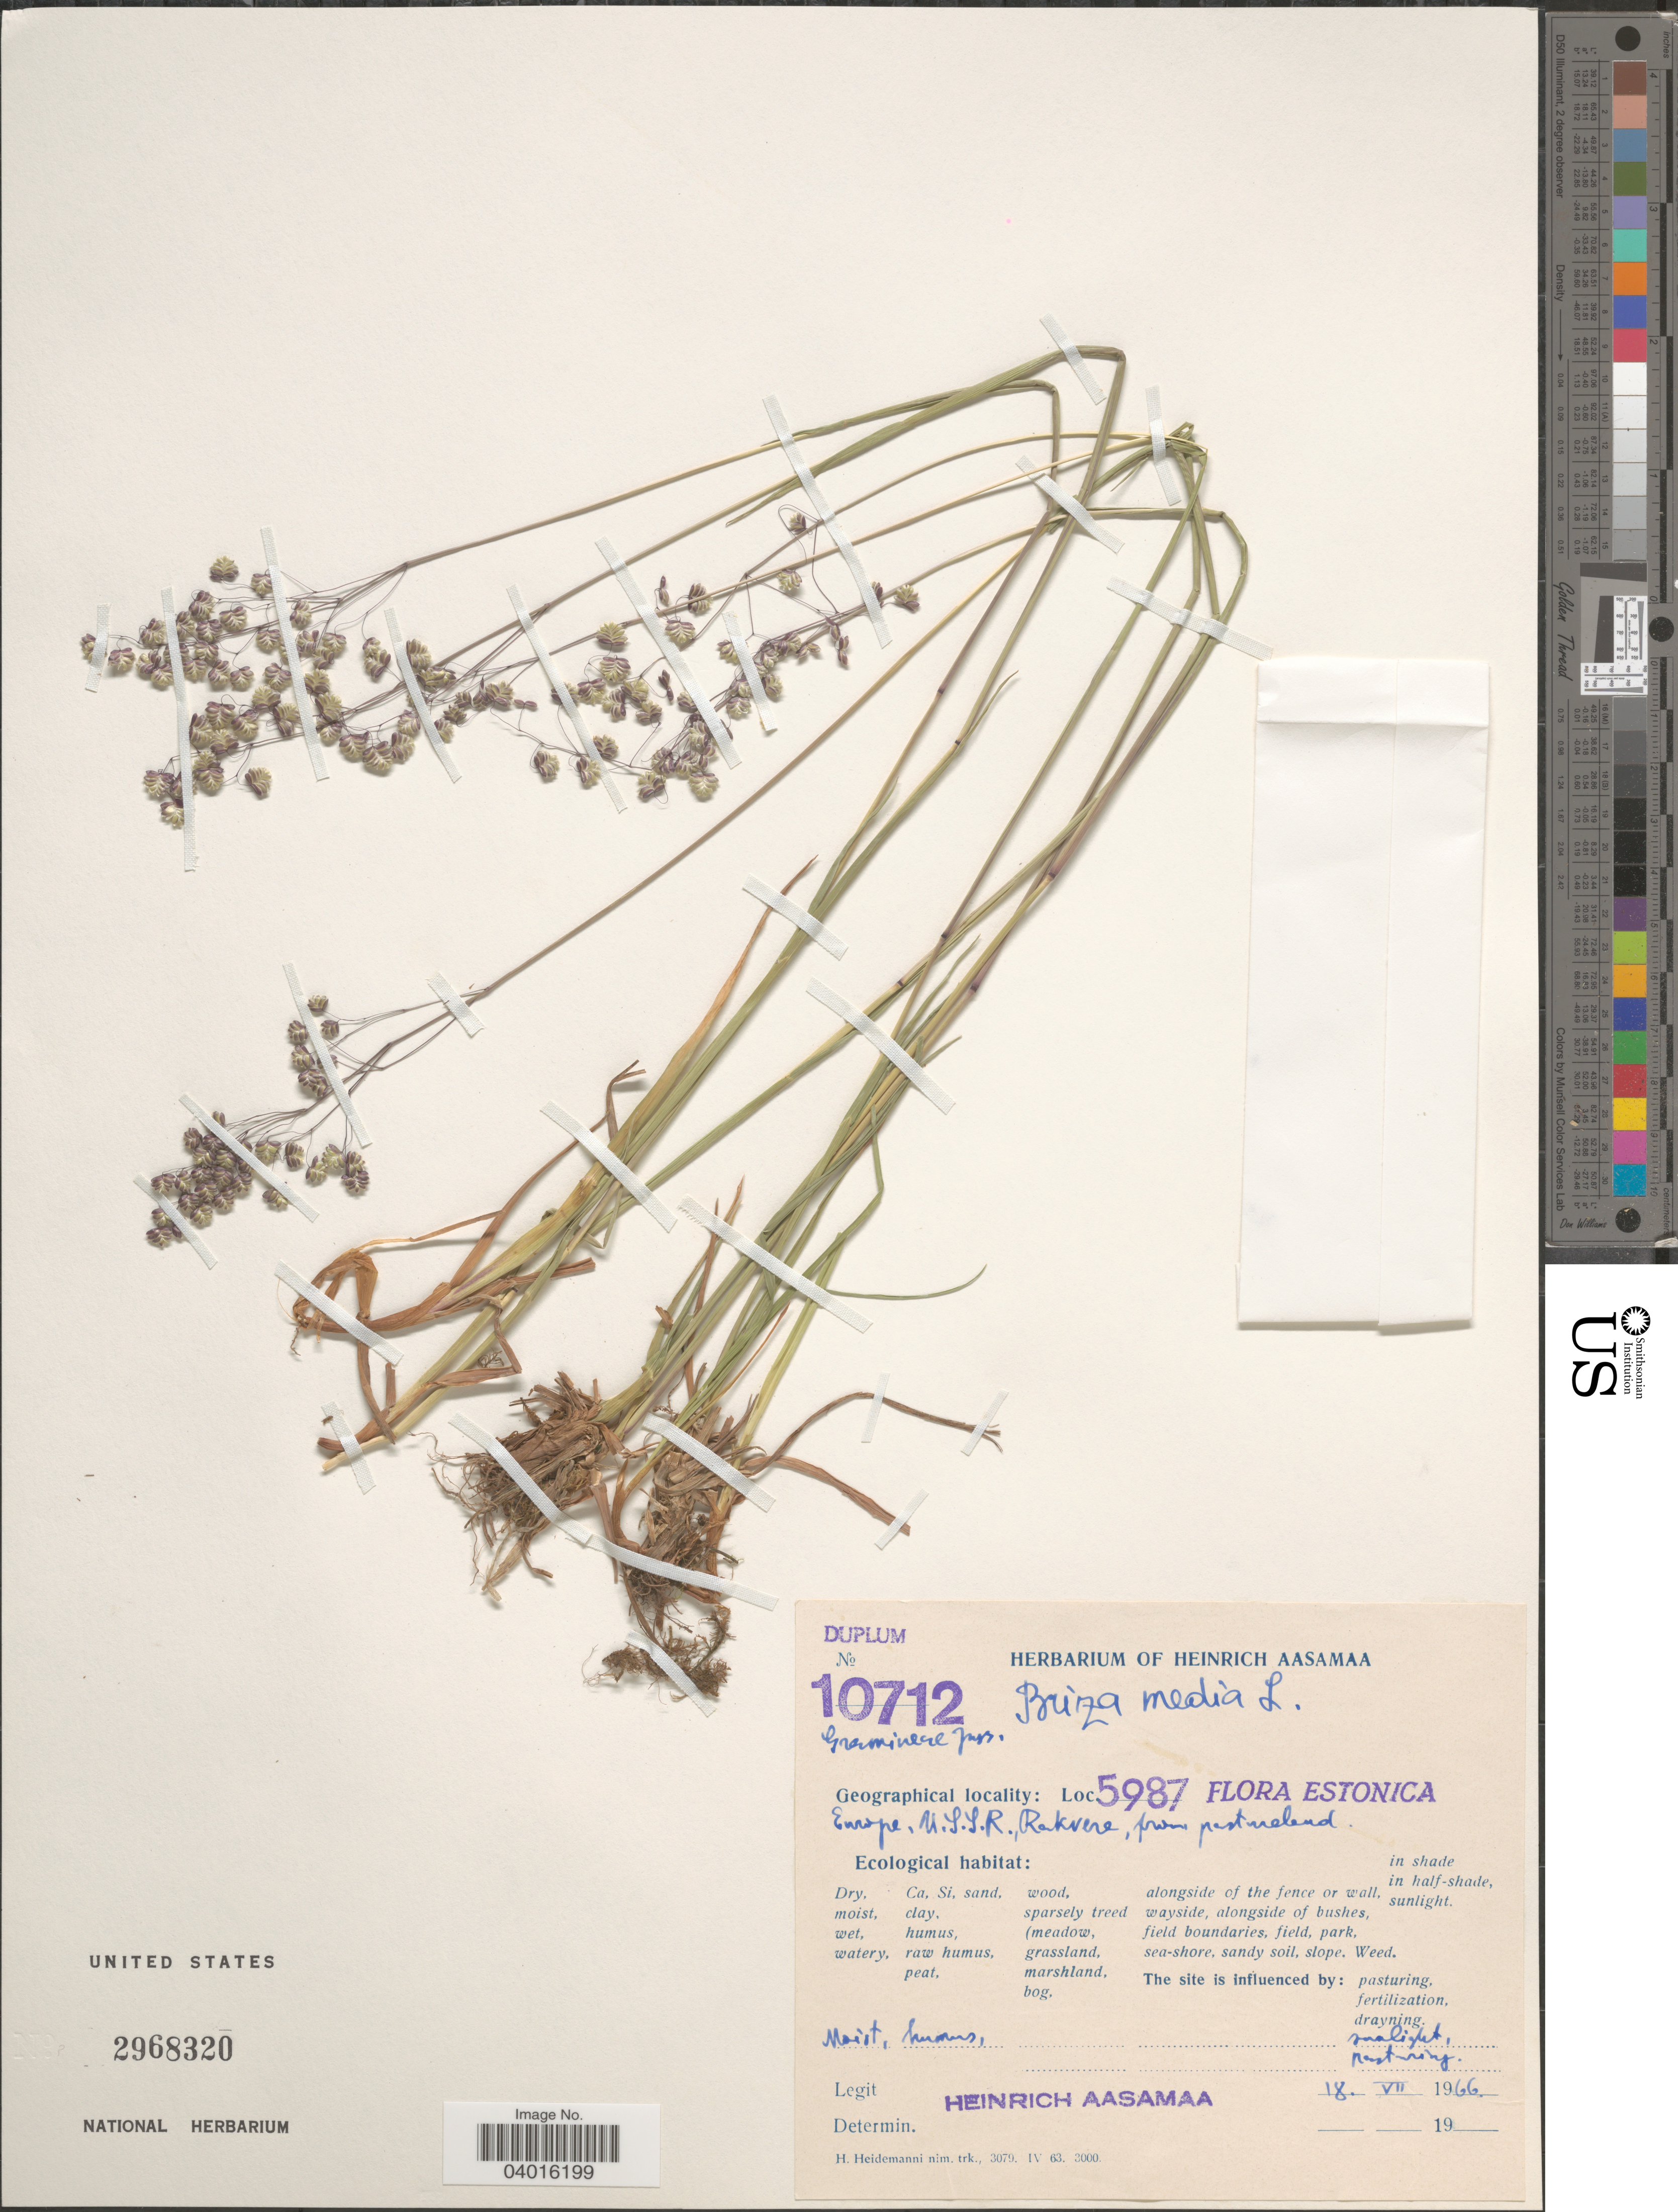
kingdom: Plantae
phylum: Tracheophyta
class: Liliopsida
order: Poales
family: Poaceae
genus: Briza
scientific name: Briza media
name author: L.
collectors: H. Aasamaa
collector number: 10712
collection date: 1966-07-18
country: Estonia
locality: Estonica. Europe, U.S.S.R., Rakvere, from pastureland.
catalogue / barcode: US 2968320